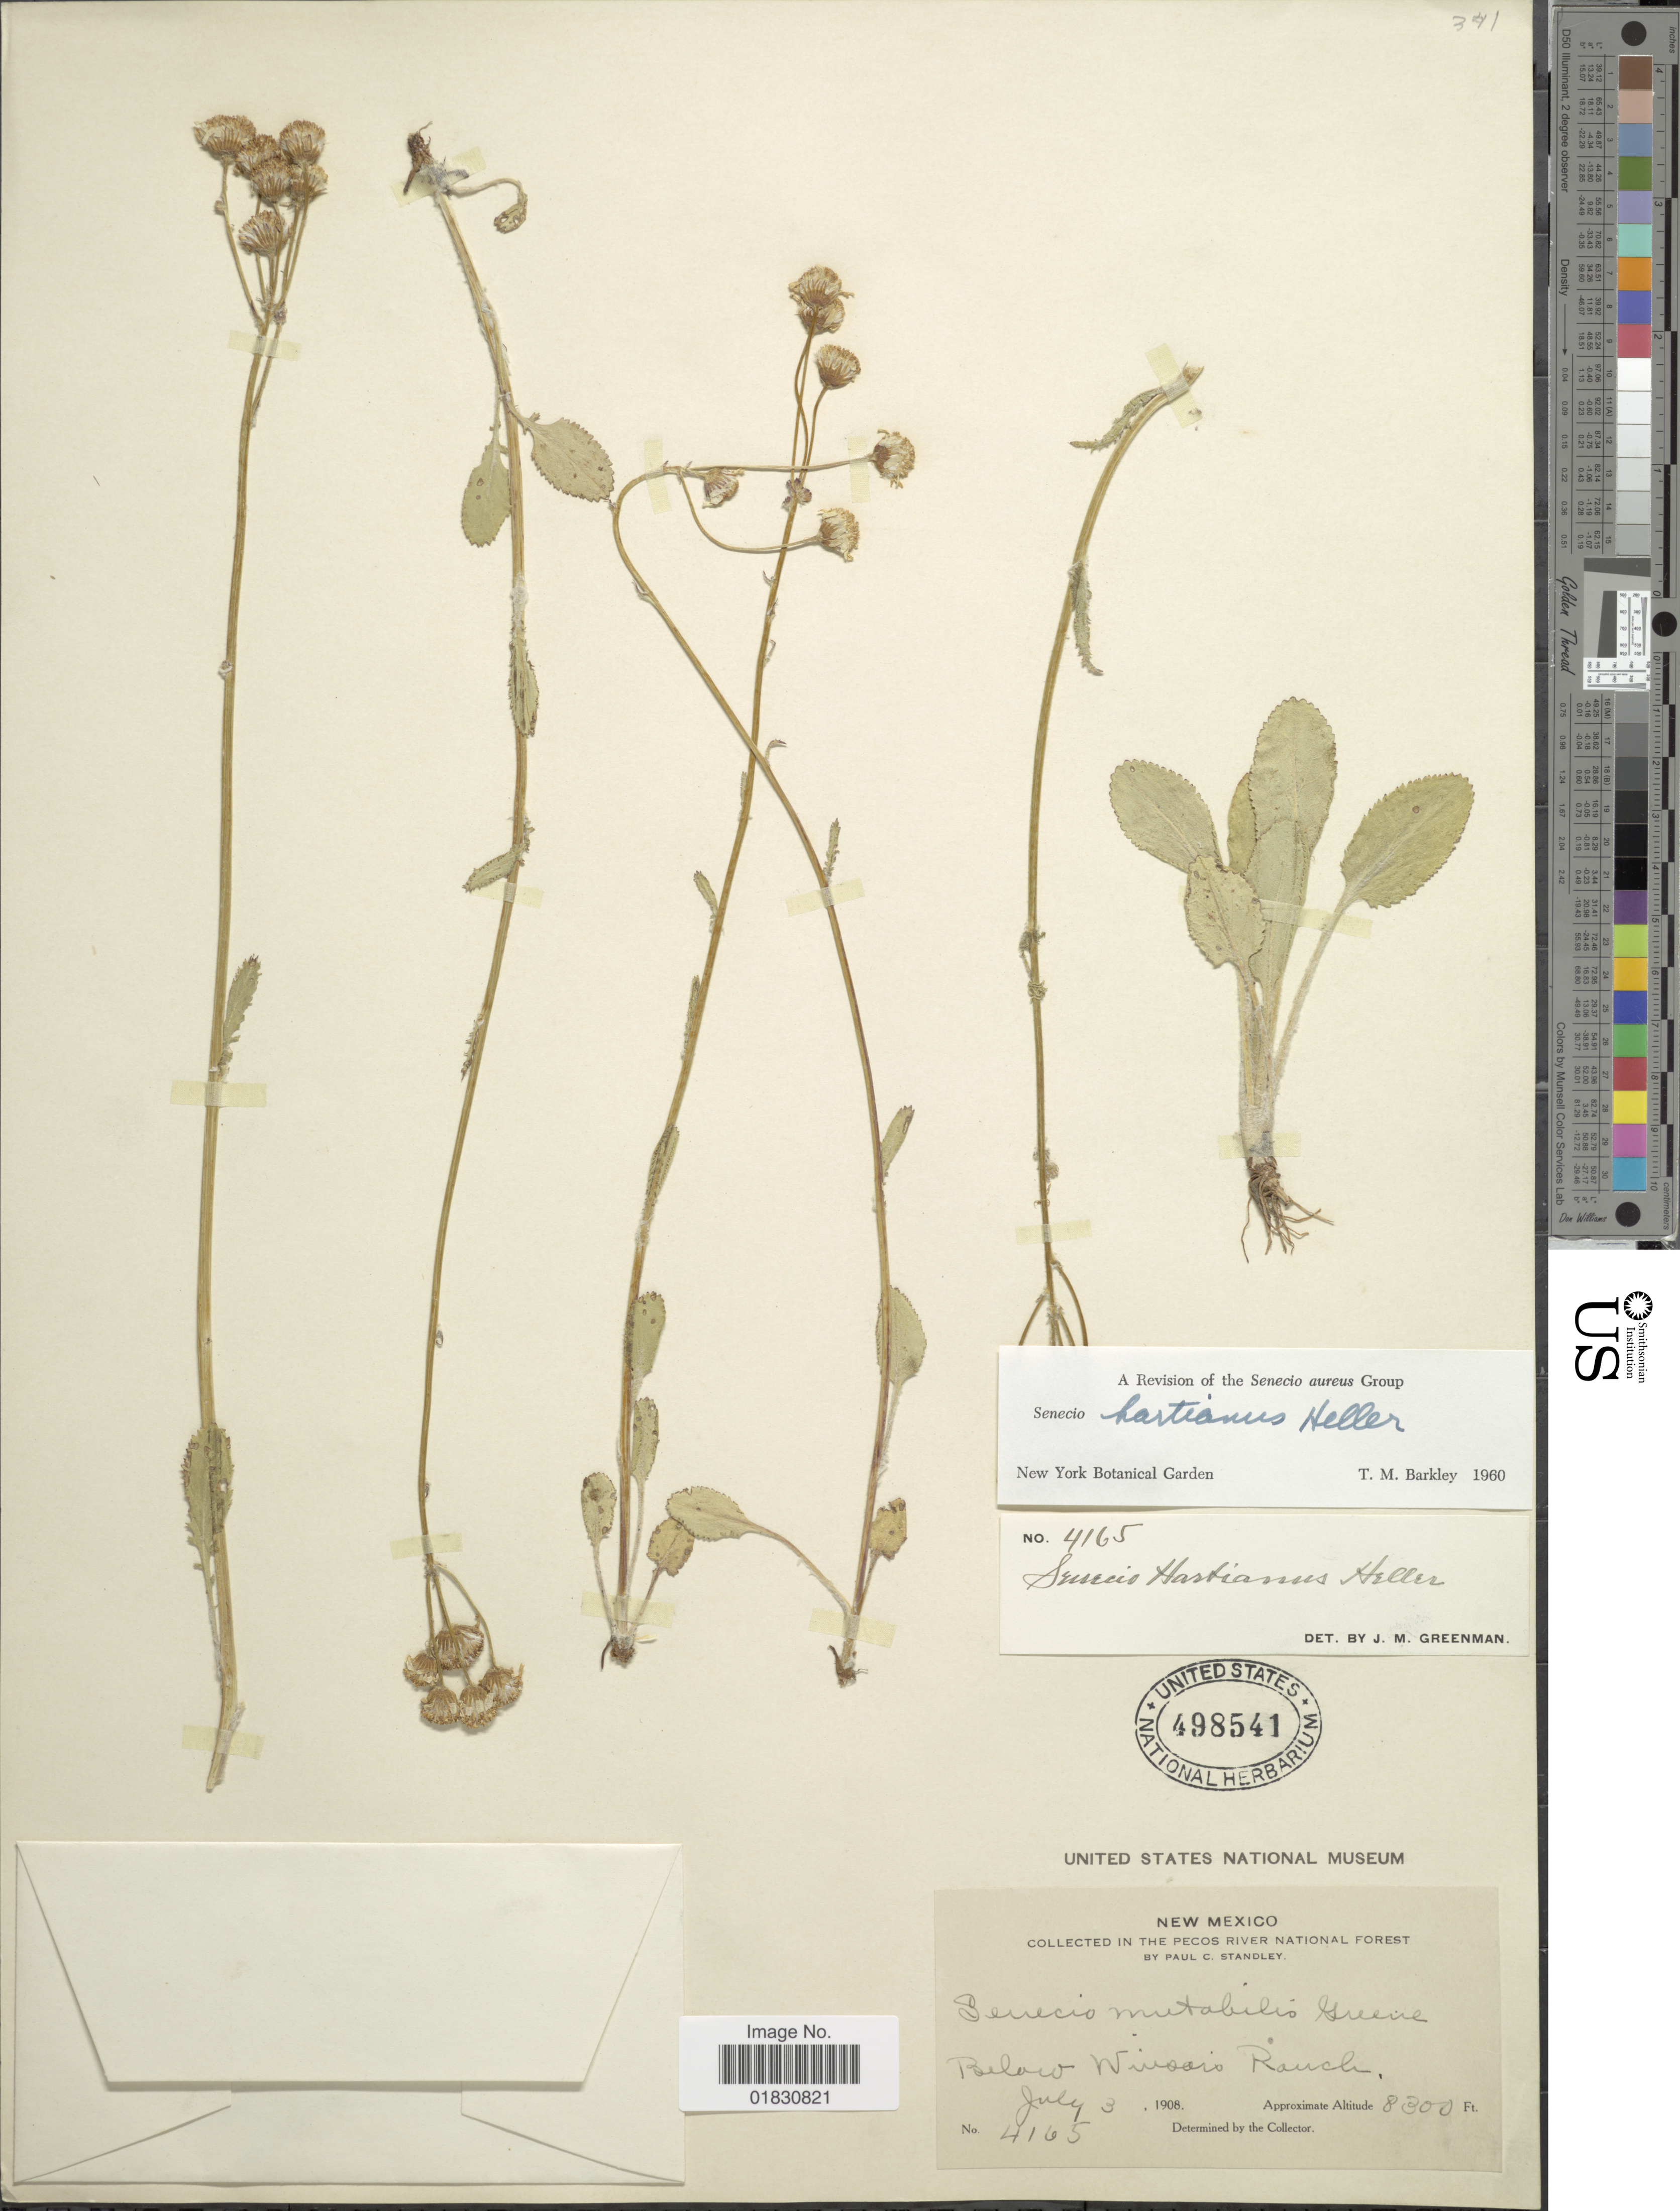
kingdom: Plantae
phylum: Tracheophyta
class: Magnoliopsida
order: Asterales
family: Asteraceae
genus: Packera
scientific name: Packera hartiana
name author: (A. Heller) W.A. Weber & Á. Löve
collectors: P. C. Standley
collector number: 4165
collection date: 1908-07-03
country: United States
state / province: New Mexico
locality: In The Pecos River National Forest, below Winsors Ranch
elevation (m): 2530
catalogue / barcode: US 498541